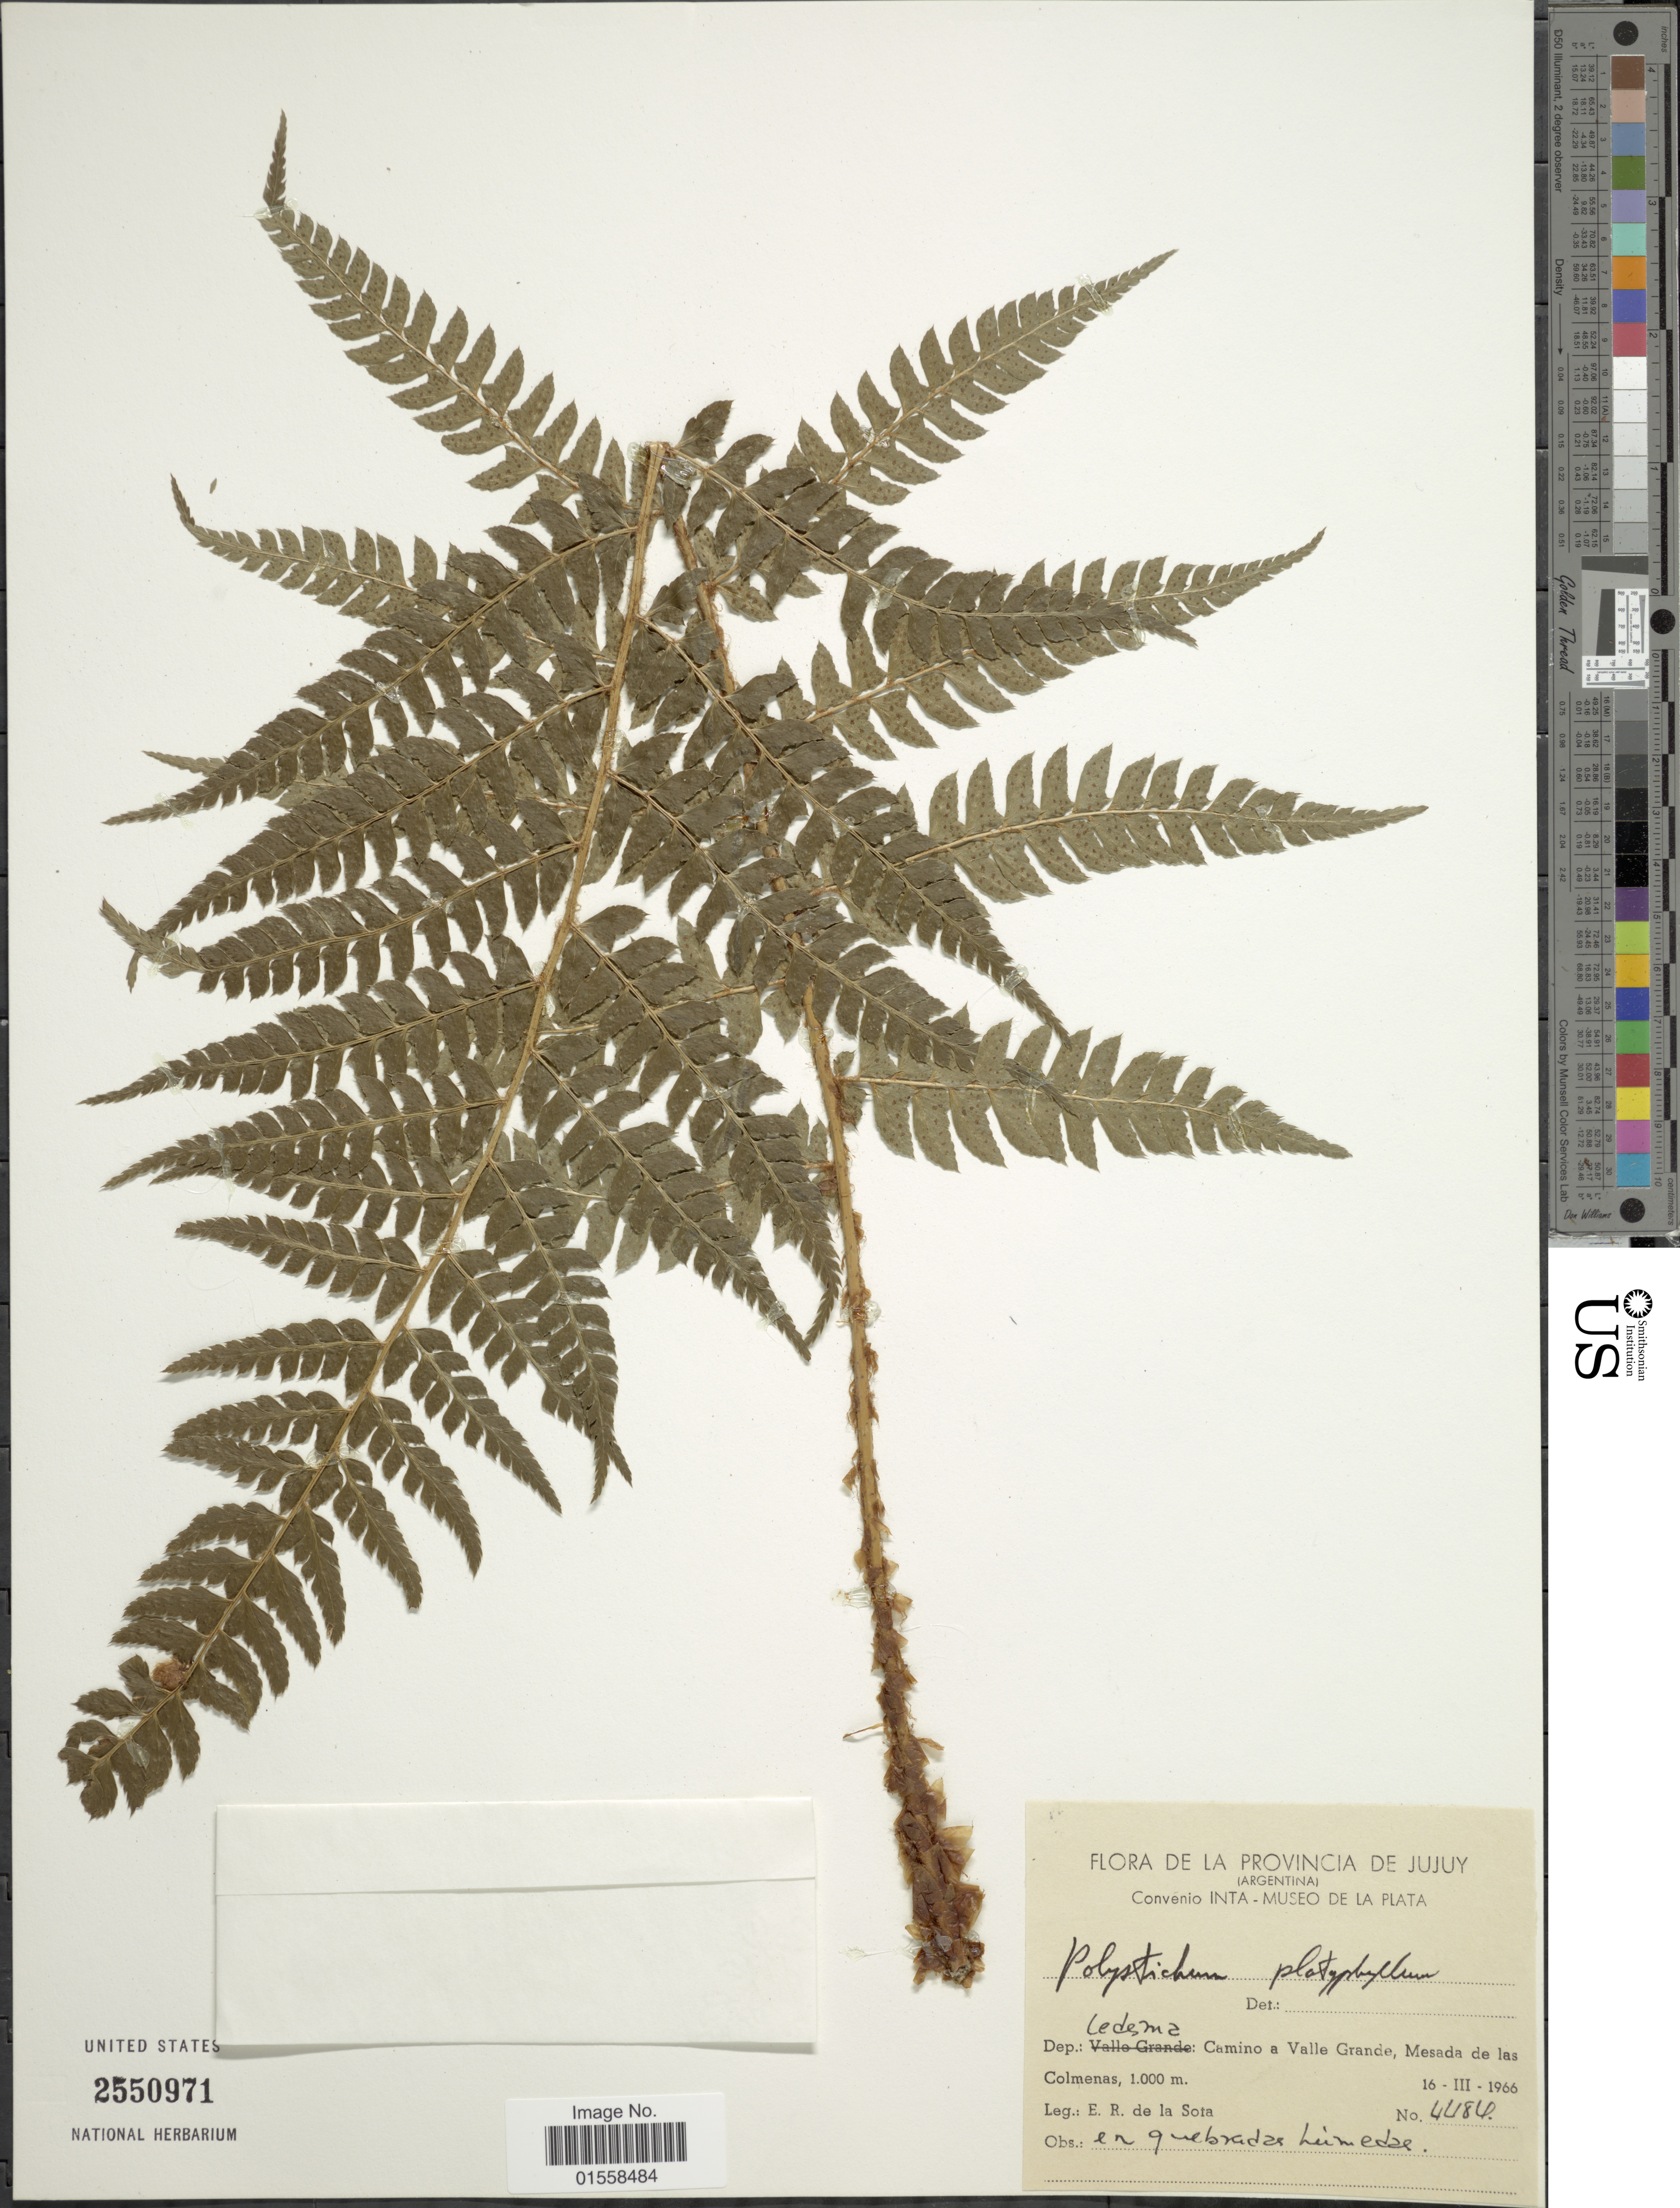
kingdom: Plantae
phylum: Tracheophyta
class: Polypodiopsida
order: Polypodiales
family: Dryopteridaceae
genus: Polystichum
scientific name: Polystichum platyphyllum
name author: (Willd.) C. Presl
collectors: E. R. de la Sota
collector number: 4484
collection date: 1966-03-16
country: Argentina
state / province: Jujuy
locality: Provincia de Jujuy, Dep. Ledema: Camino a Valle Grande, Mesada de las Colmenas.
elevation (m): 1000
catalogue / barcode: US 2550971